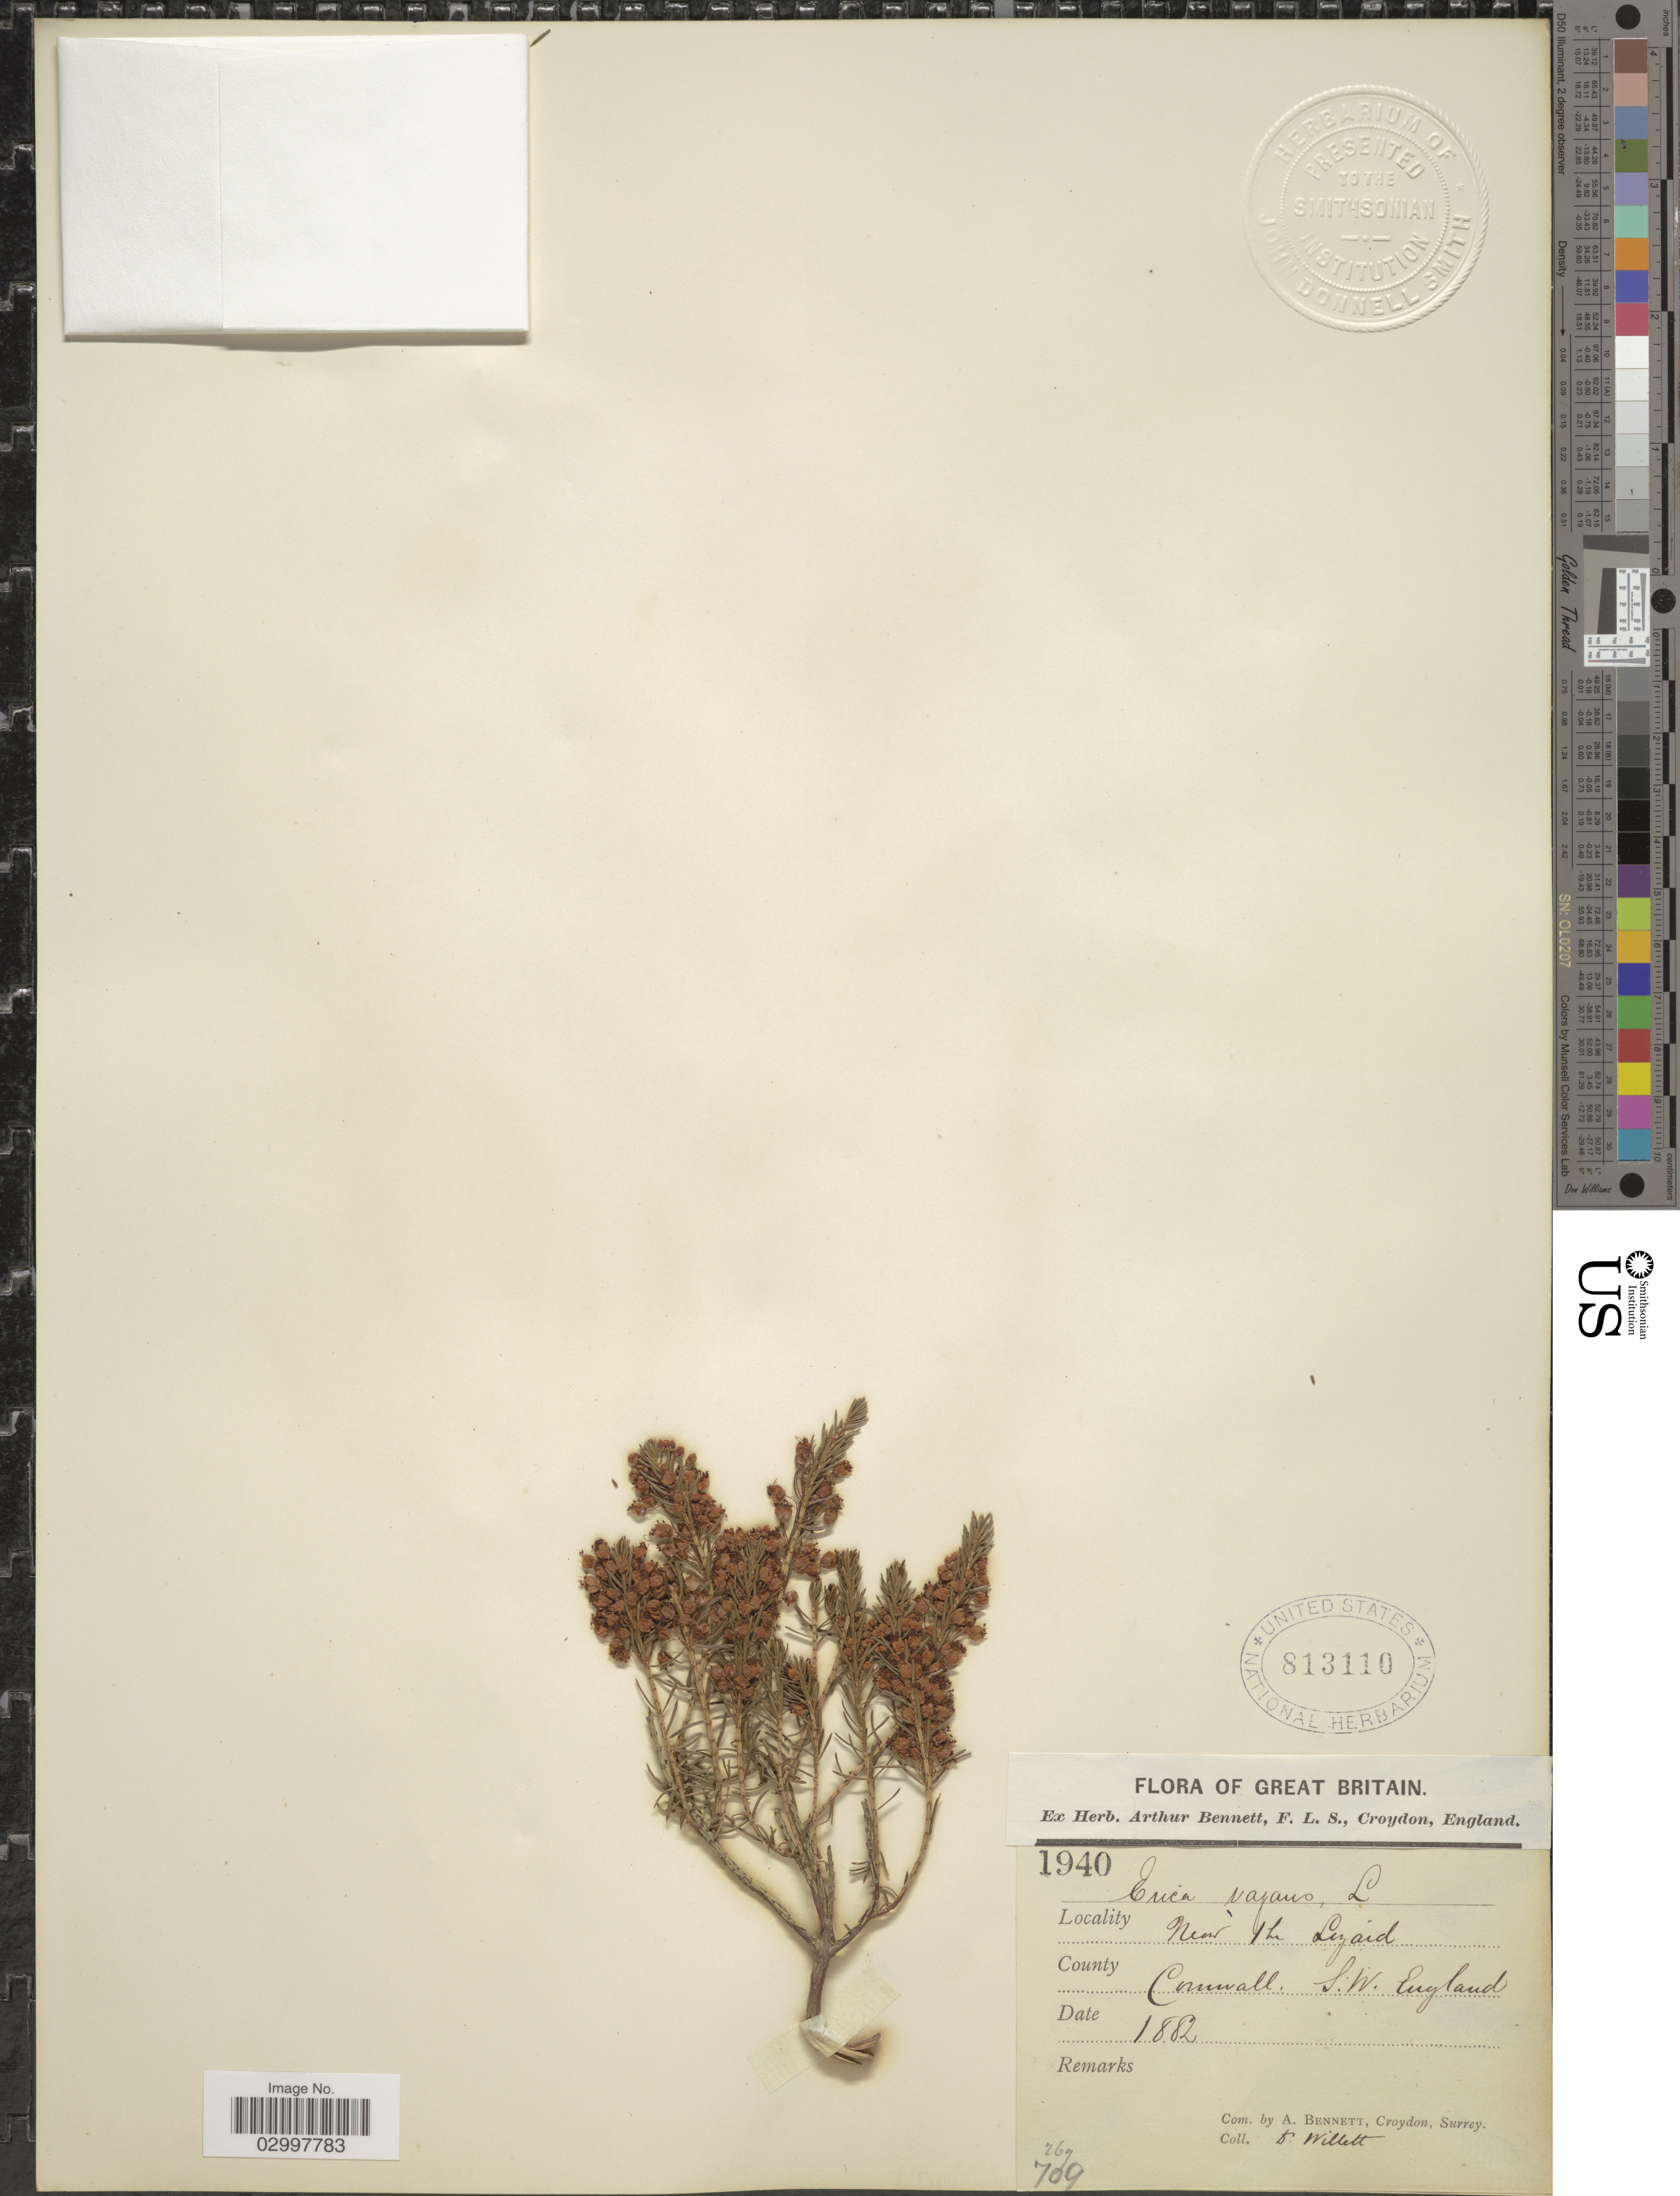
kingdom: Plantae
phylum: Tracheophyta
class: Magnoliopsida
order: Ericales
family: Ericaceae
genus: Erica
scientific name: Erica vagans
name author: L.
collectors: Willett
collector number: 1940?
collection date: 1882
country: United Kingdom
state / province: England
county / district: Cornwall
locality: Near the Lizard. S.W. England.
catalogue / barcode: US 813110